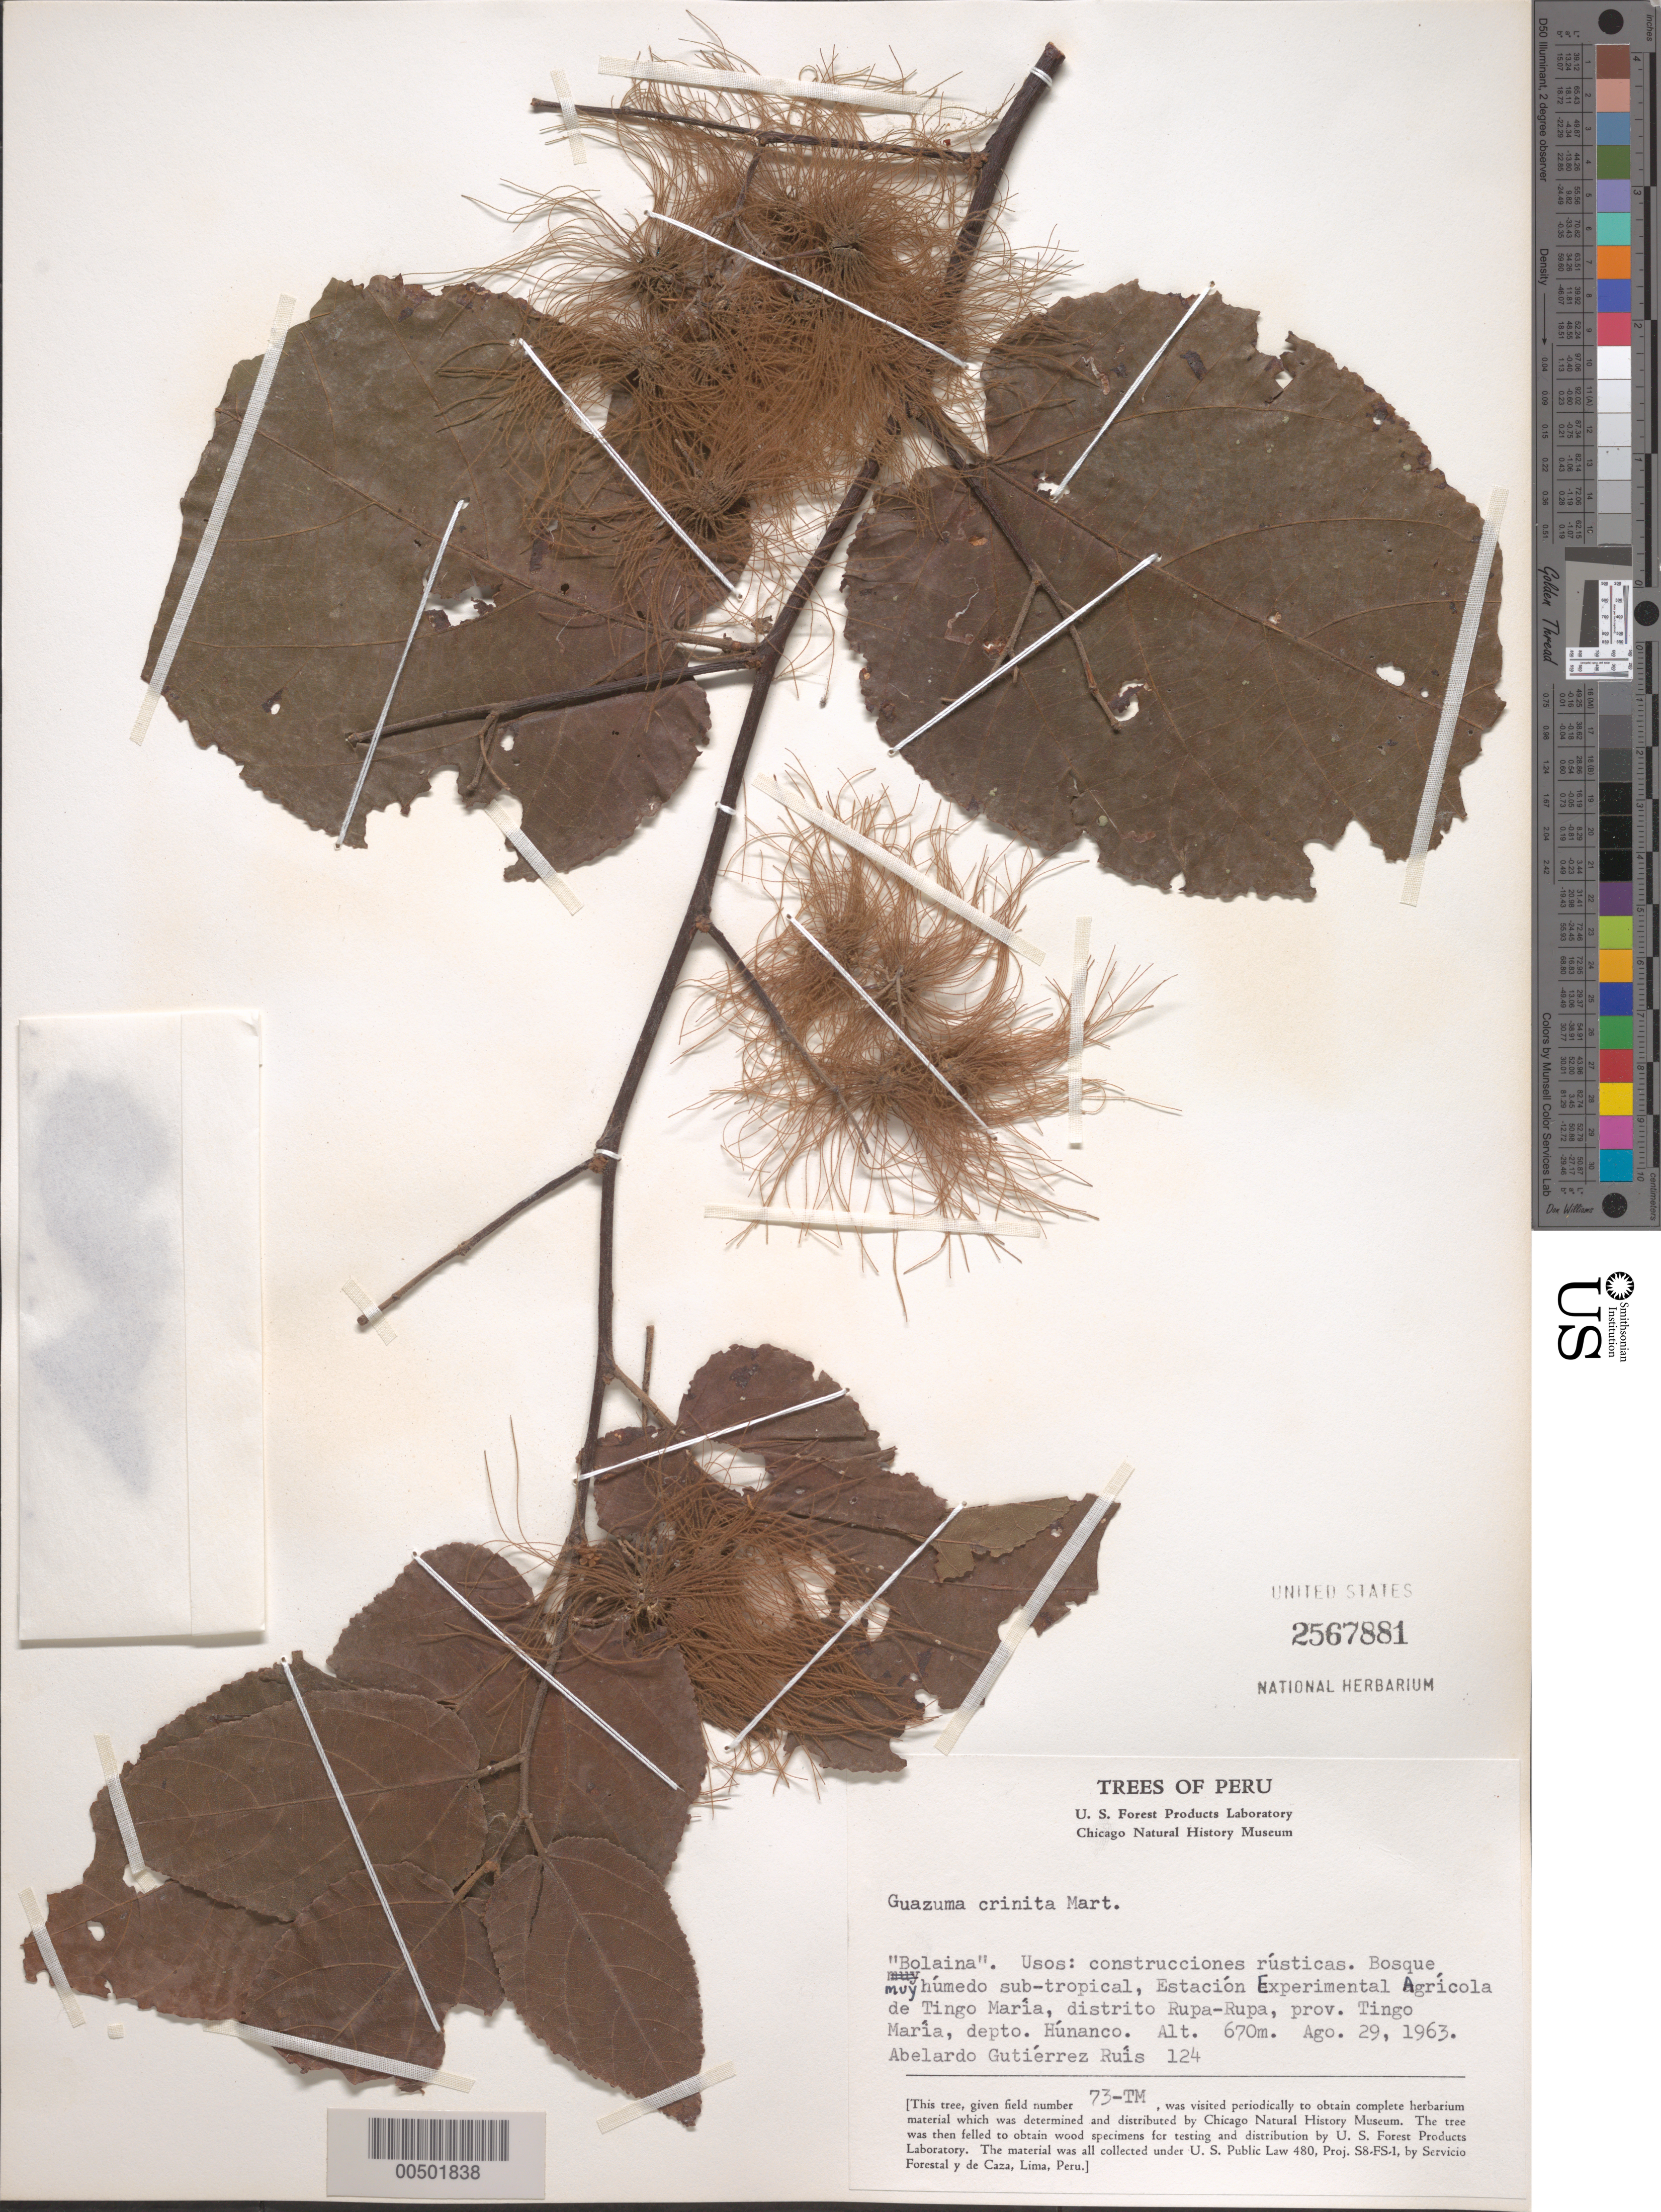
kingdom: Plantae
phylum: Tracheophyta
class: Magnoliopsida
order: Malvales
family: Malvaceae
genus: Guazuma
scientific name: Guazuma crinita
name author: Mart.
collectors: A. Gutiérrez-Ruis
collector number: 124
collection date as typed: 29 Aug 1963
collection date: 1963-08-29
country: Peru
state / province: Huánuco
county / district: Leoncio Prado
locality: Tingo María Prov., Estación Experimental Agrícola de Tingo María, Distrito Rupa-Rupa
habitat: Bosque muy húmedo sub-tropical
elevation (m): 670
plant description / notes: Common name: Bolaina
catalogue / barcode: US 2567881